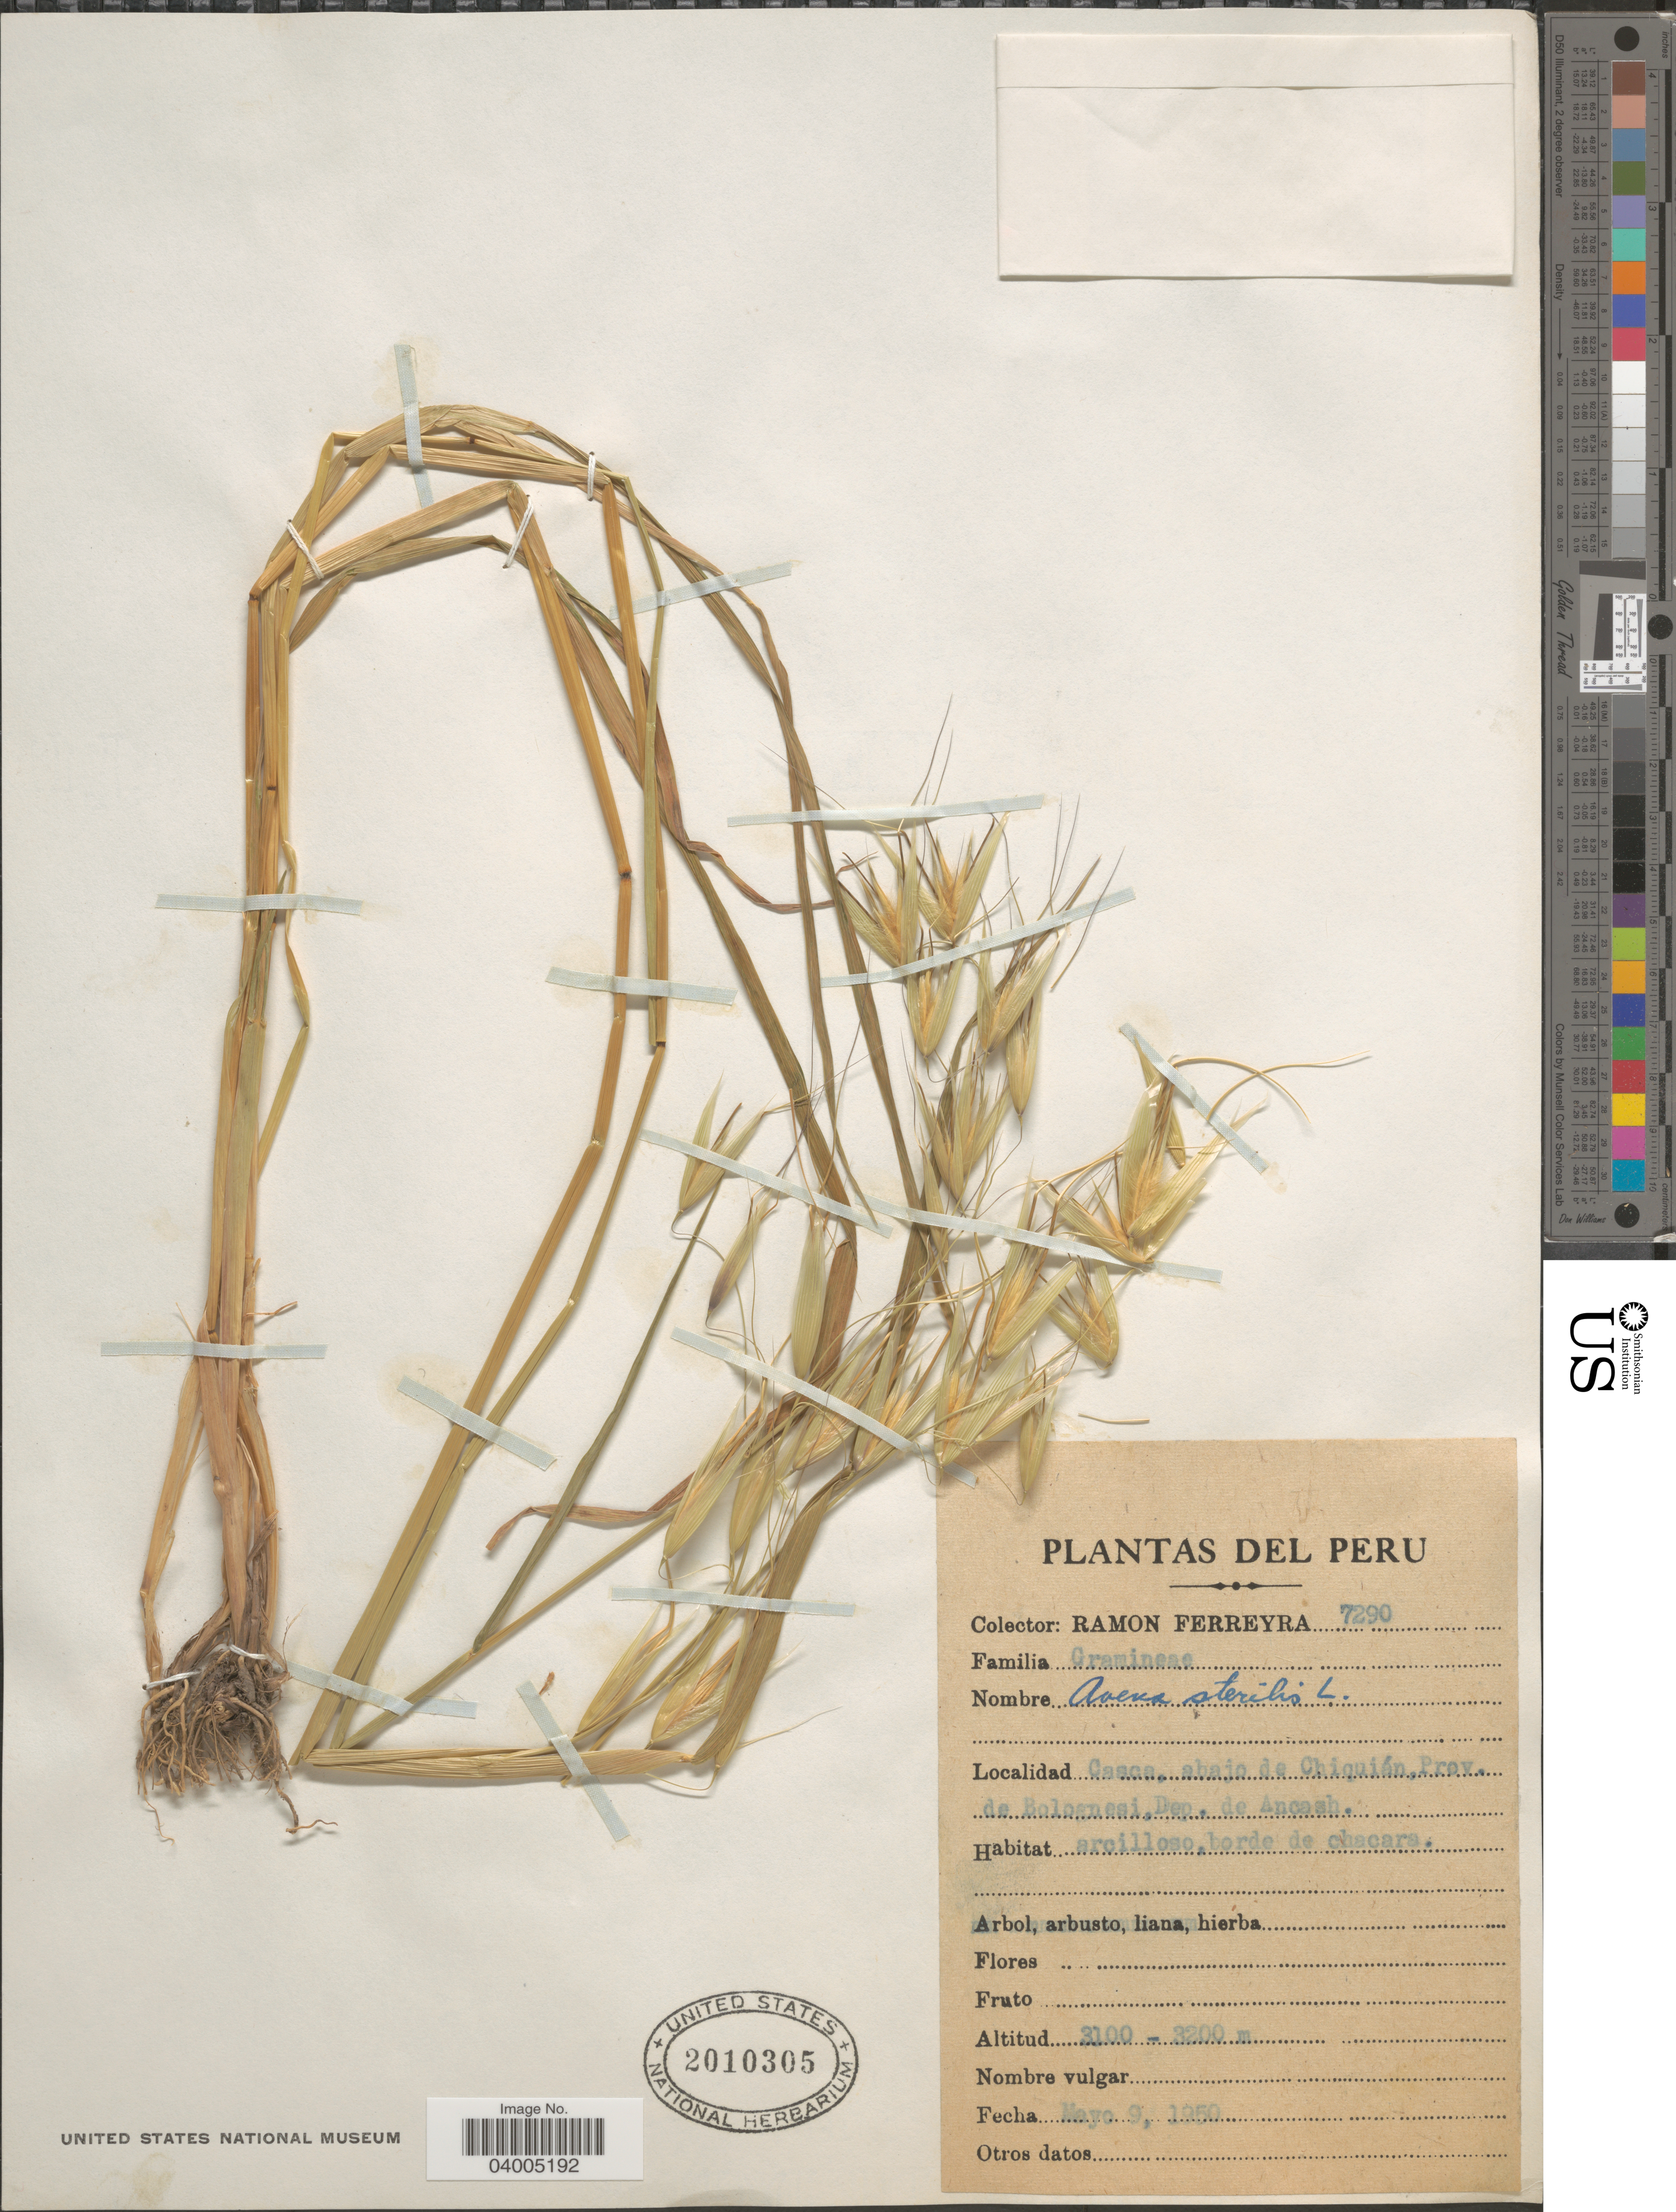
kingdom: Plantae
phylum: Tracheophyta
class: Liliopsida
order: Poales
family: Poaceae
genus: Avena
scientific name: Avena sterilis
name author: L.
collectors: R. A. Ferreyra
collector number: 7290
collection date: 1950-05-09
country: Peru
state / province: Ancash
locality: Casca, abajo de Chiquián. Prov. de Bolognesi, Dep. de Ancash.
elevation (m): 3100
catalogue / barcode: US 2010305